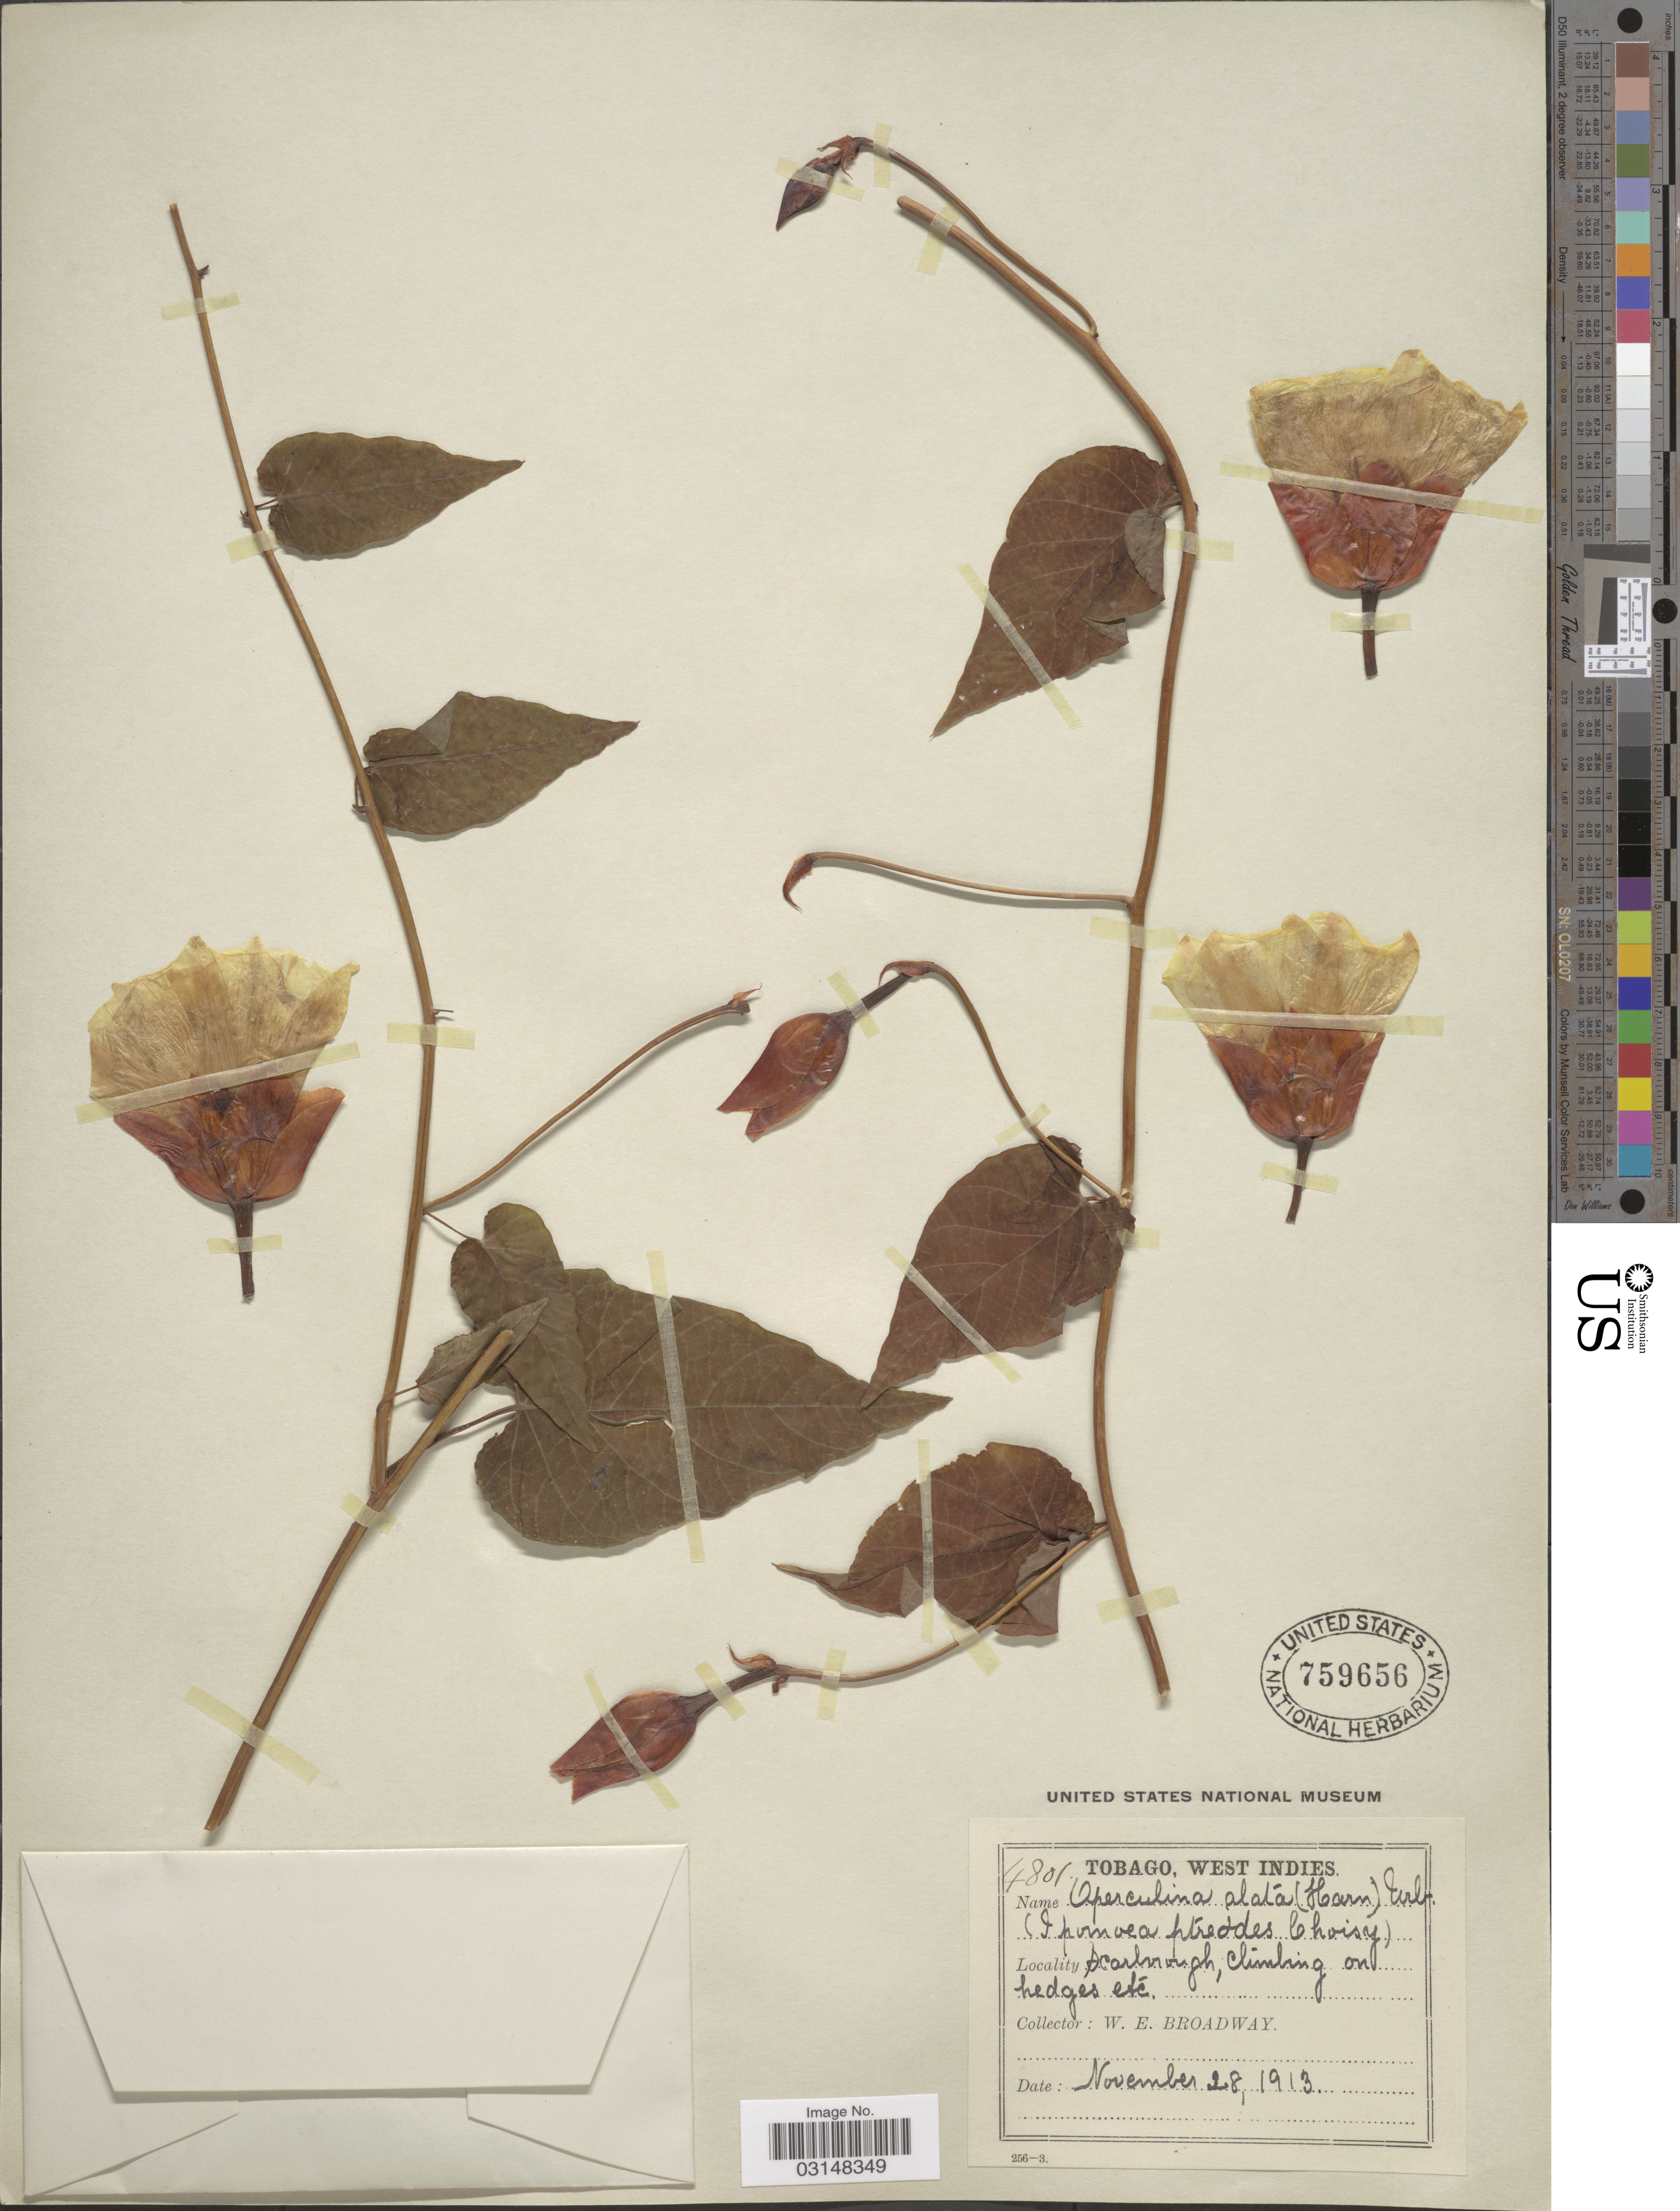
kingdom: Plantae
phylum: Tracheophyta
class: Magnoliopsida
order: Solanales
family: Convolvulaceae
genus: Operculina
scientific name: Operculina alata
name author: (Ham.) Urb.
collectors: W. E. Broadway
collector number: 4801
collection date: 1913-11-28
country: Trinidad and Tobago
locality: Tobago, West Indies, Scarborough.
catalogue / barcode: US 759656